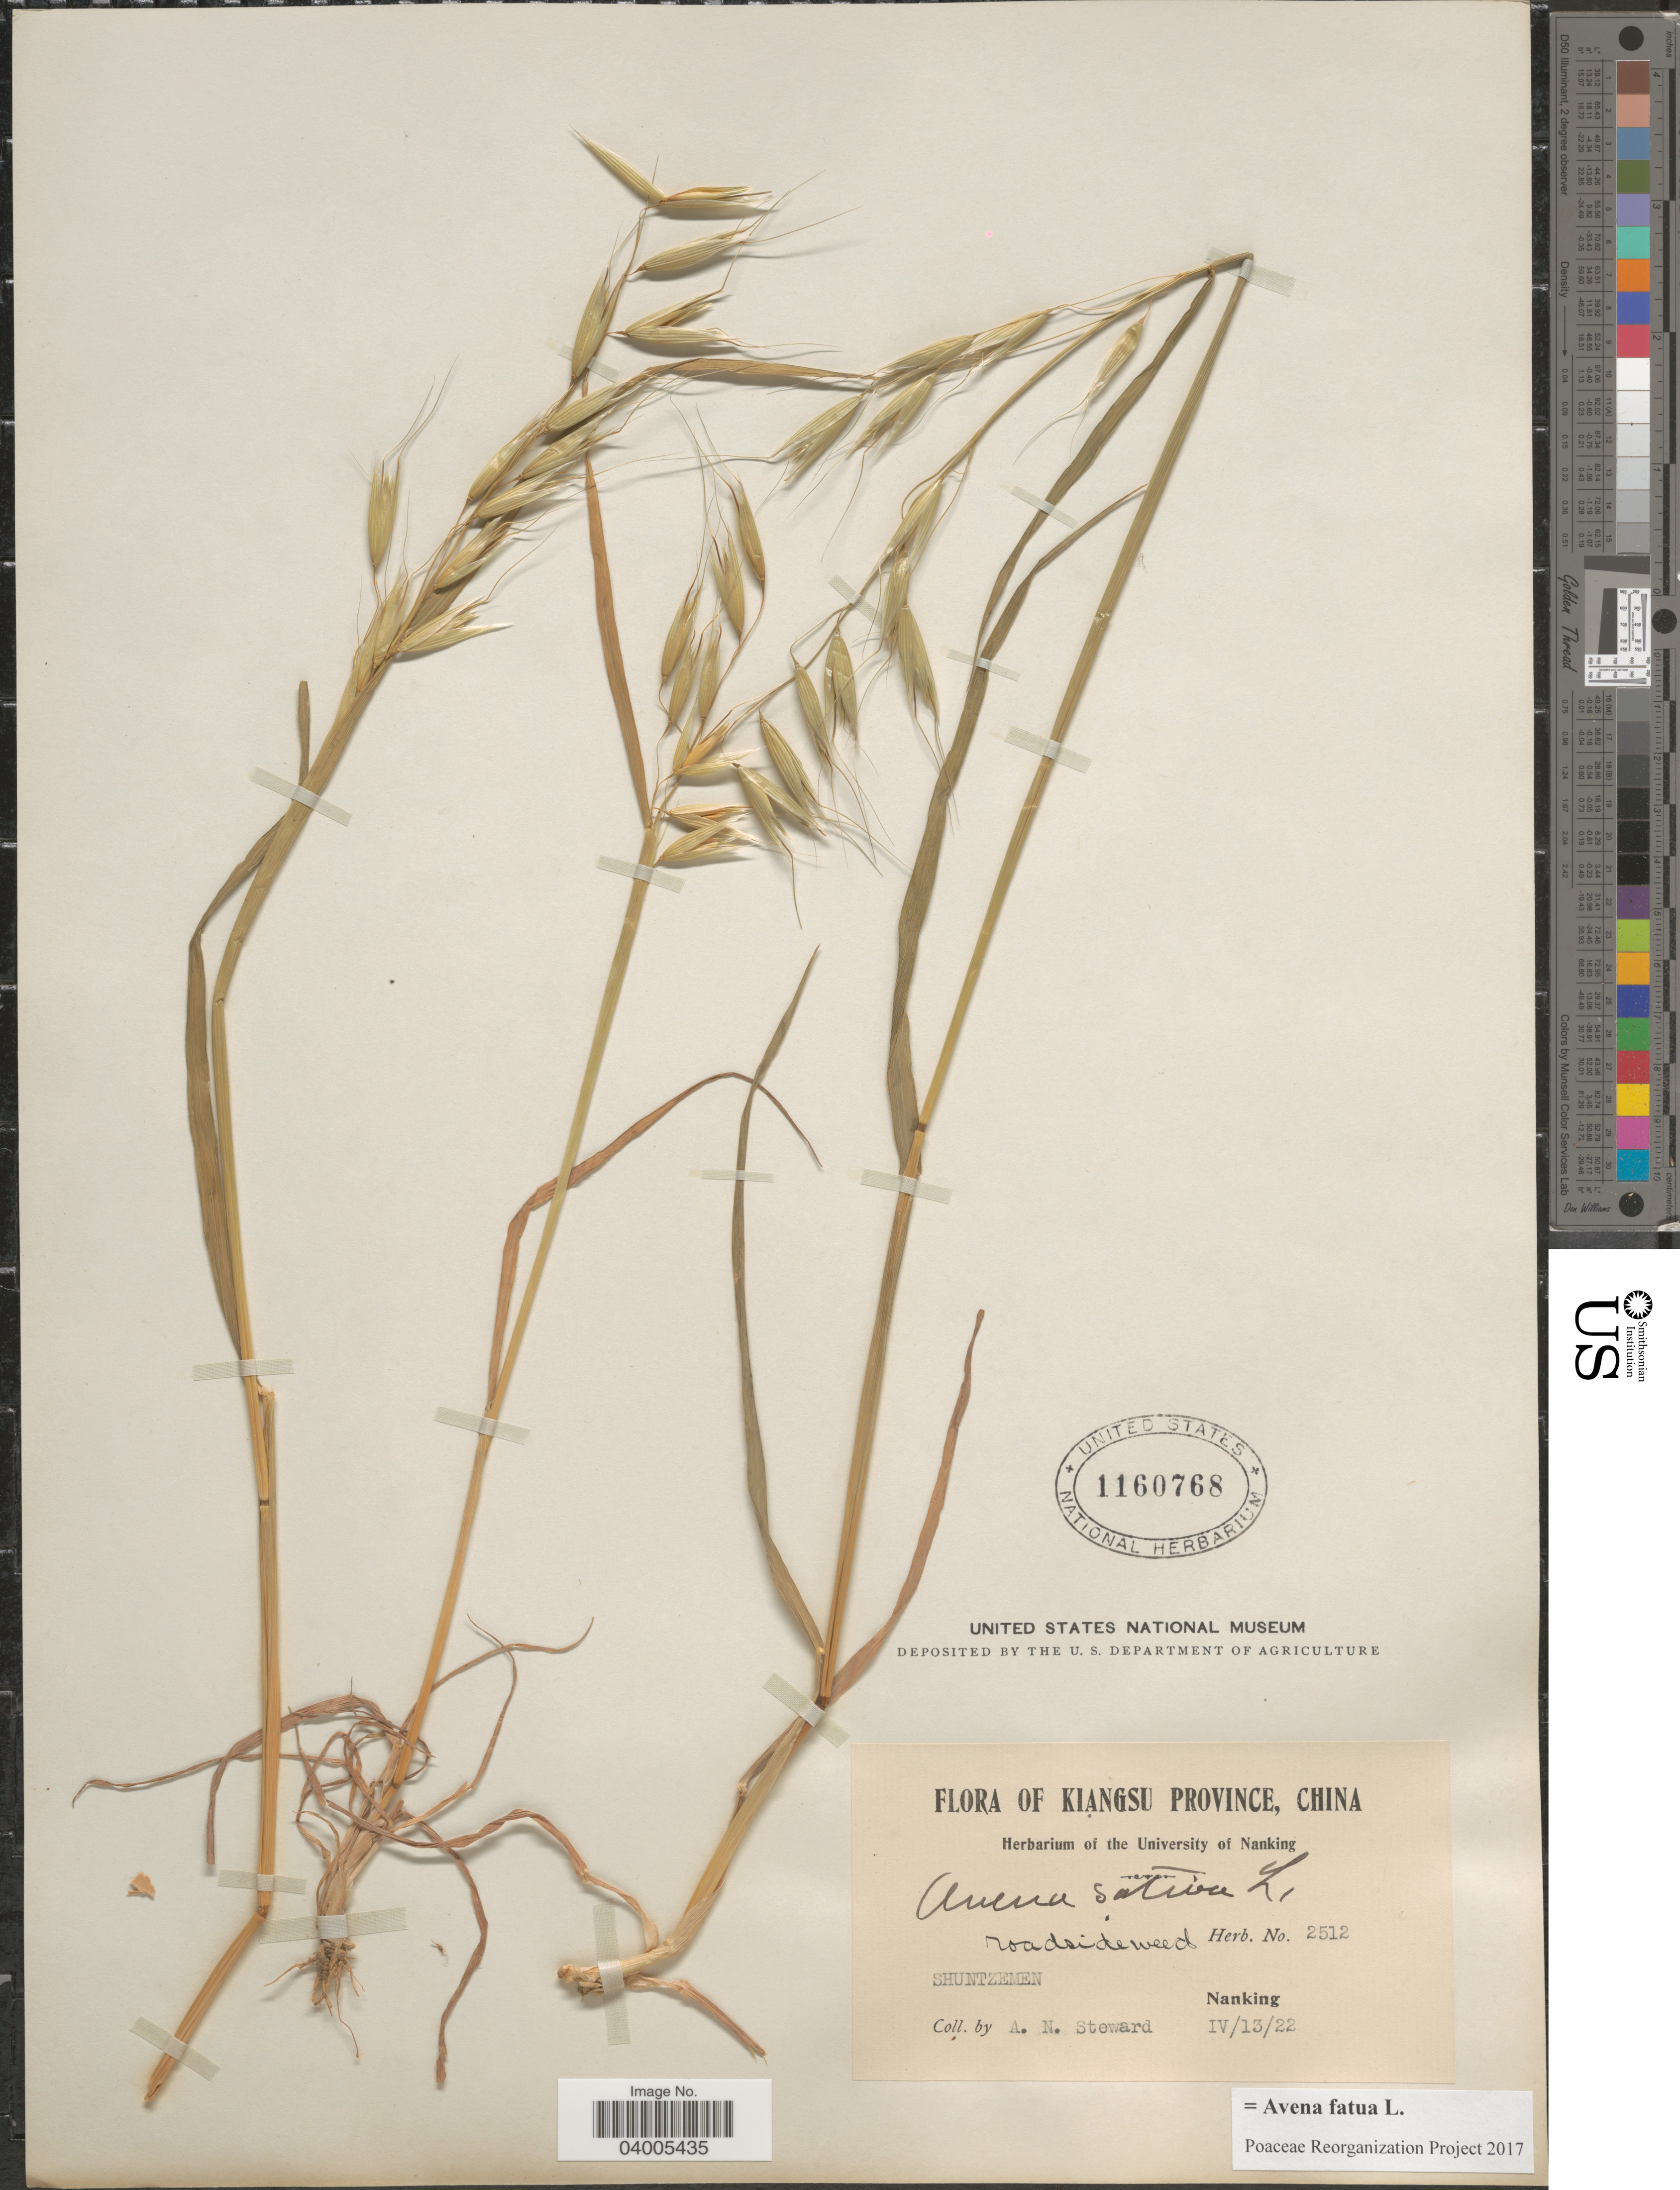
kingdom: Plantae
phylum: Tracheophyta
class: Liliopsida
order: Poales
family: Poaceae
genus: Avena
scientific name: Avena fatua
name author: L.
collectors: A. N. Steward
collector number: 2512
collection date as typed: Transcribed d/m/y: 13/4/22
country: China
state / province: Jiangsu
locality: Kiangsu Province. Shuntzemen. Nanking.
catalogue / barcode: US 1160768